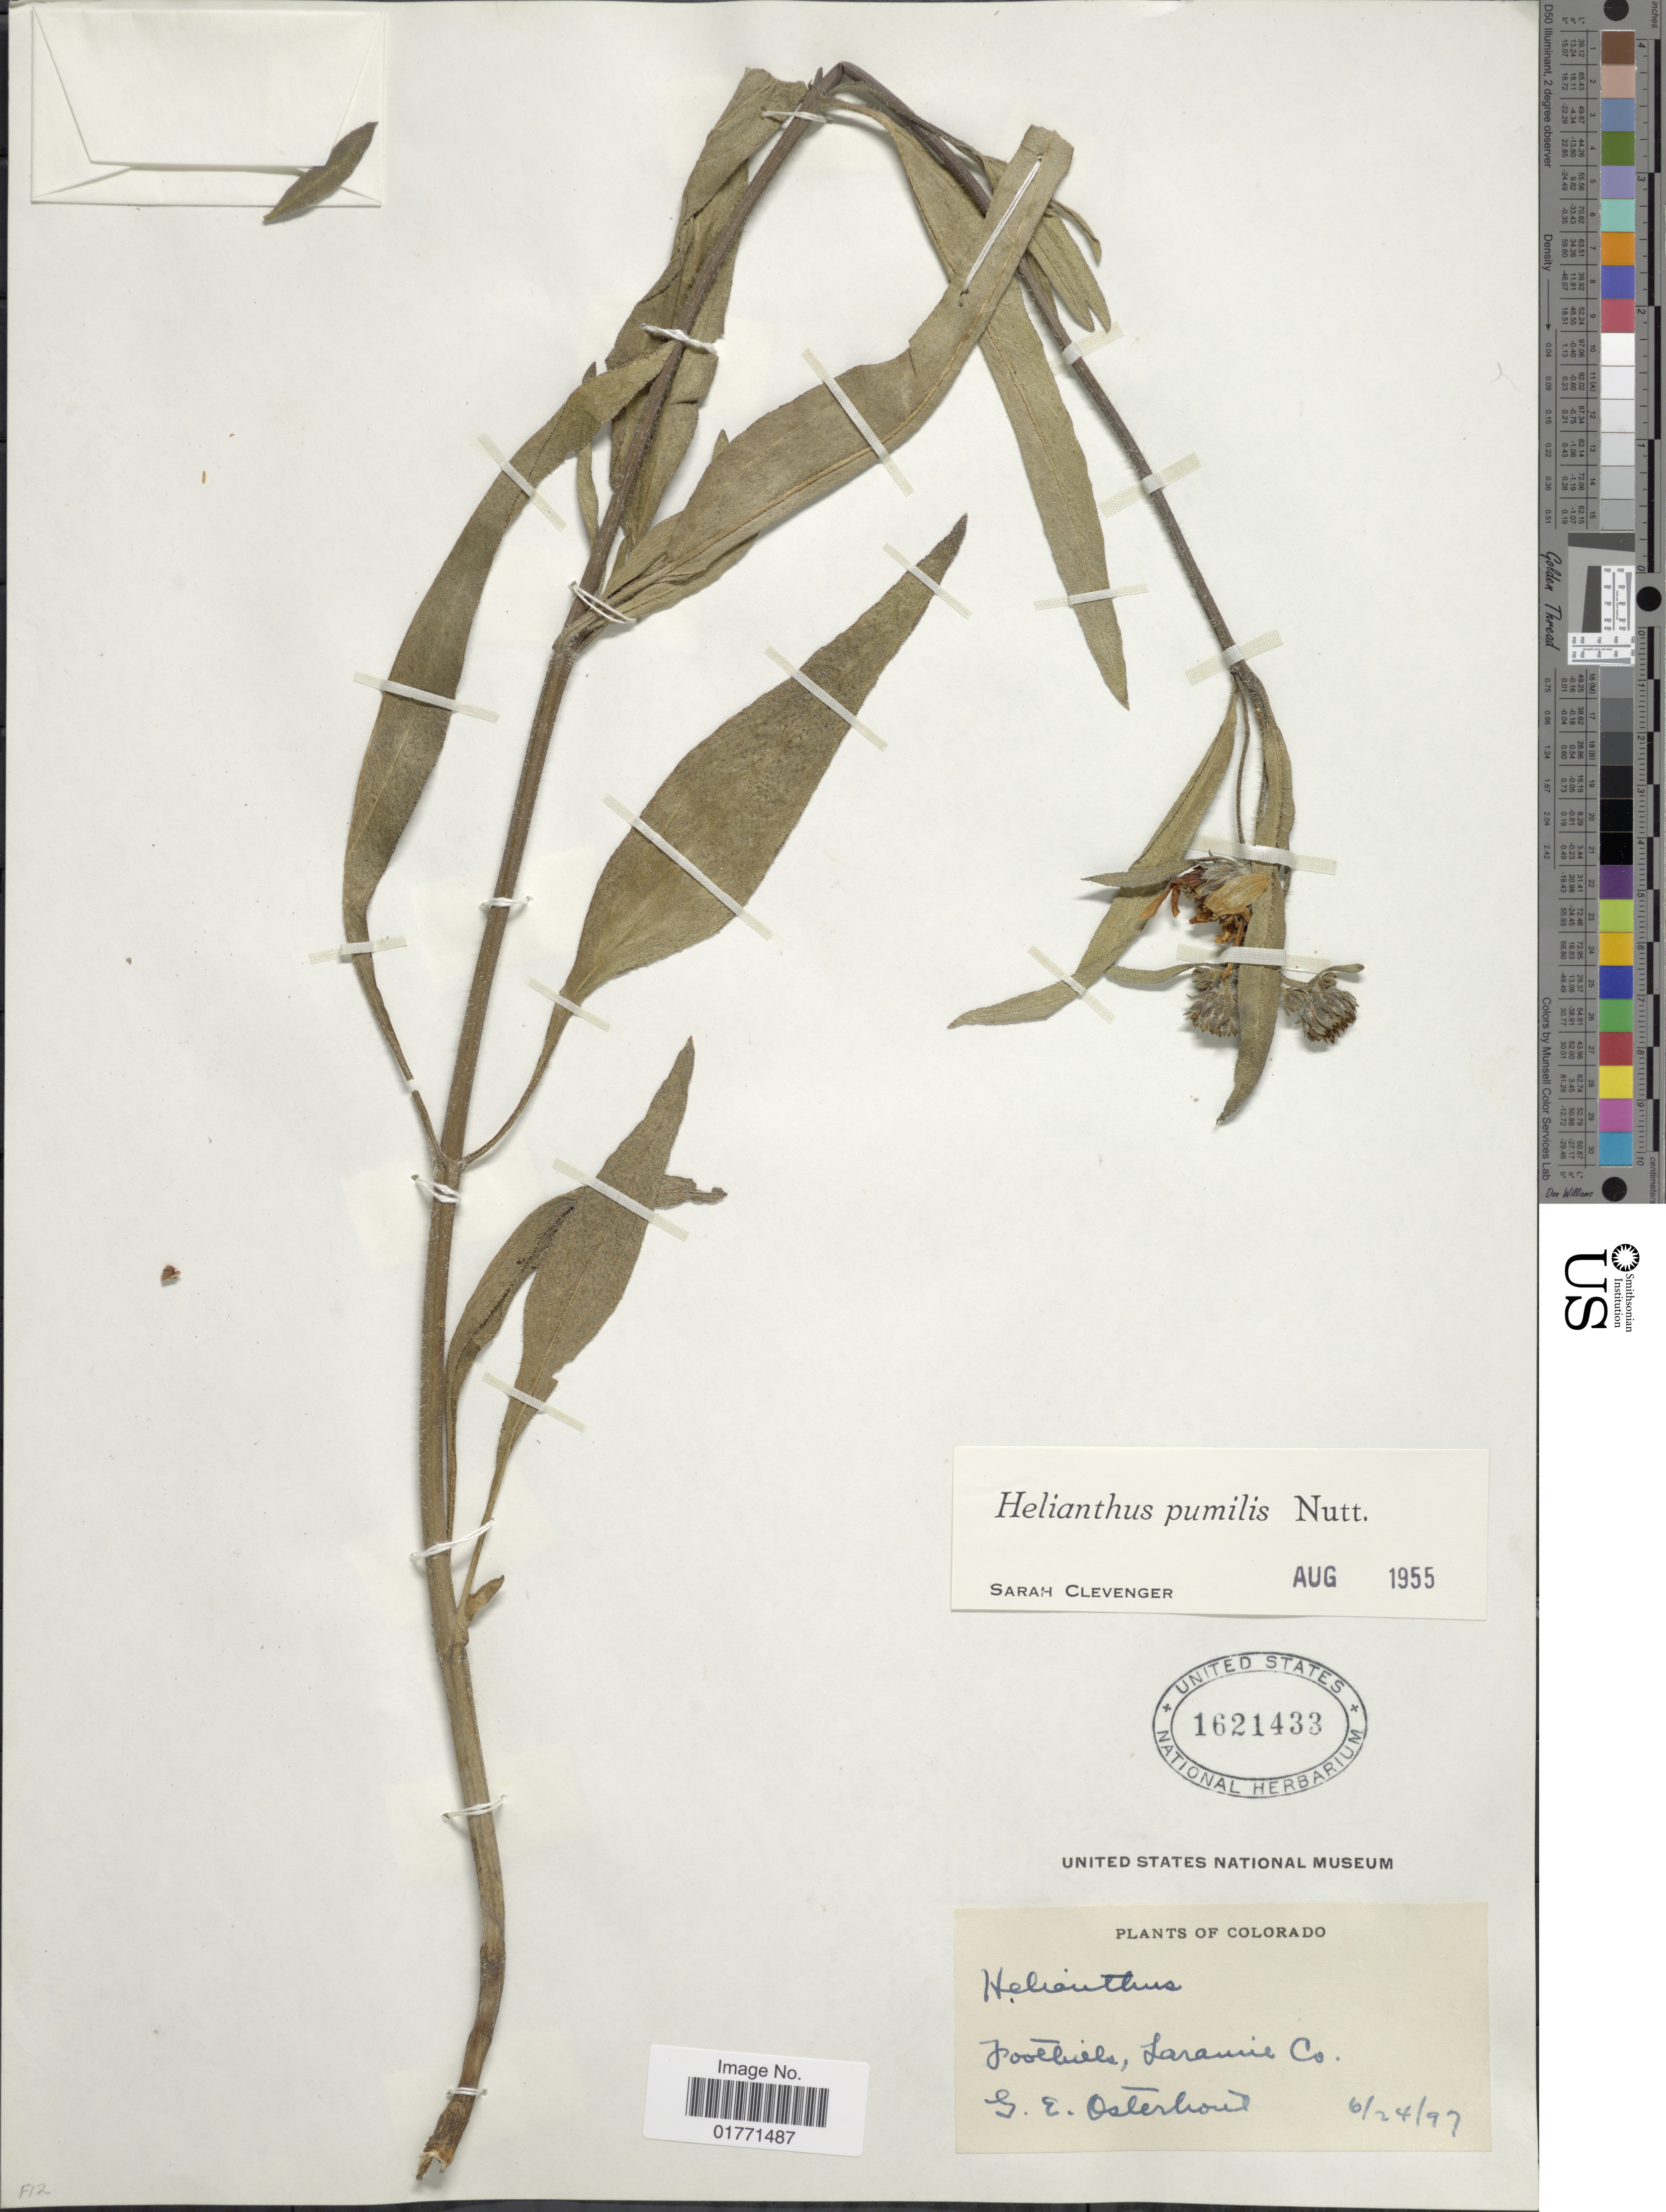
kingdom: Plantae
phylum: Tracheophyta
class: Magnoliopsida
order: Asterales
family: Asteraceae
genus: Helianthus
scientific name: Helianthus pumilis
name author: Nutt.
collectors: G. Osterhout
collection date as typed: Transcribed d/m/y: 24/6/97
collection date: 1897-06-24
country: United States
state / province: Colorado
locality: Foothills, Laramie Co.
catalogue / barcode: US 1621433